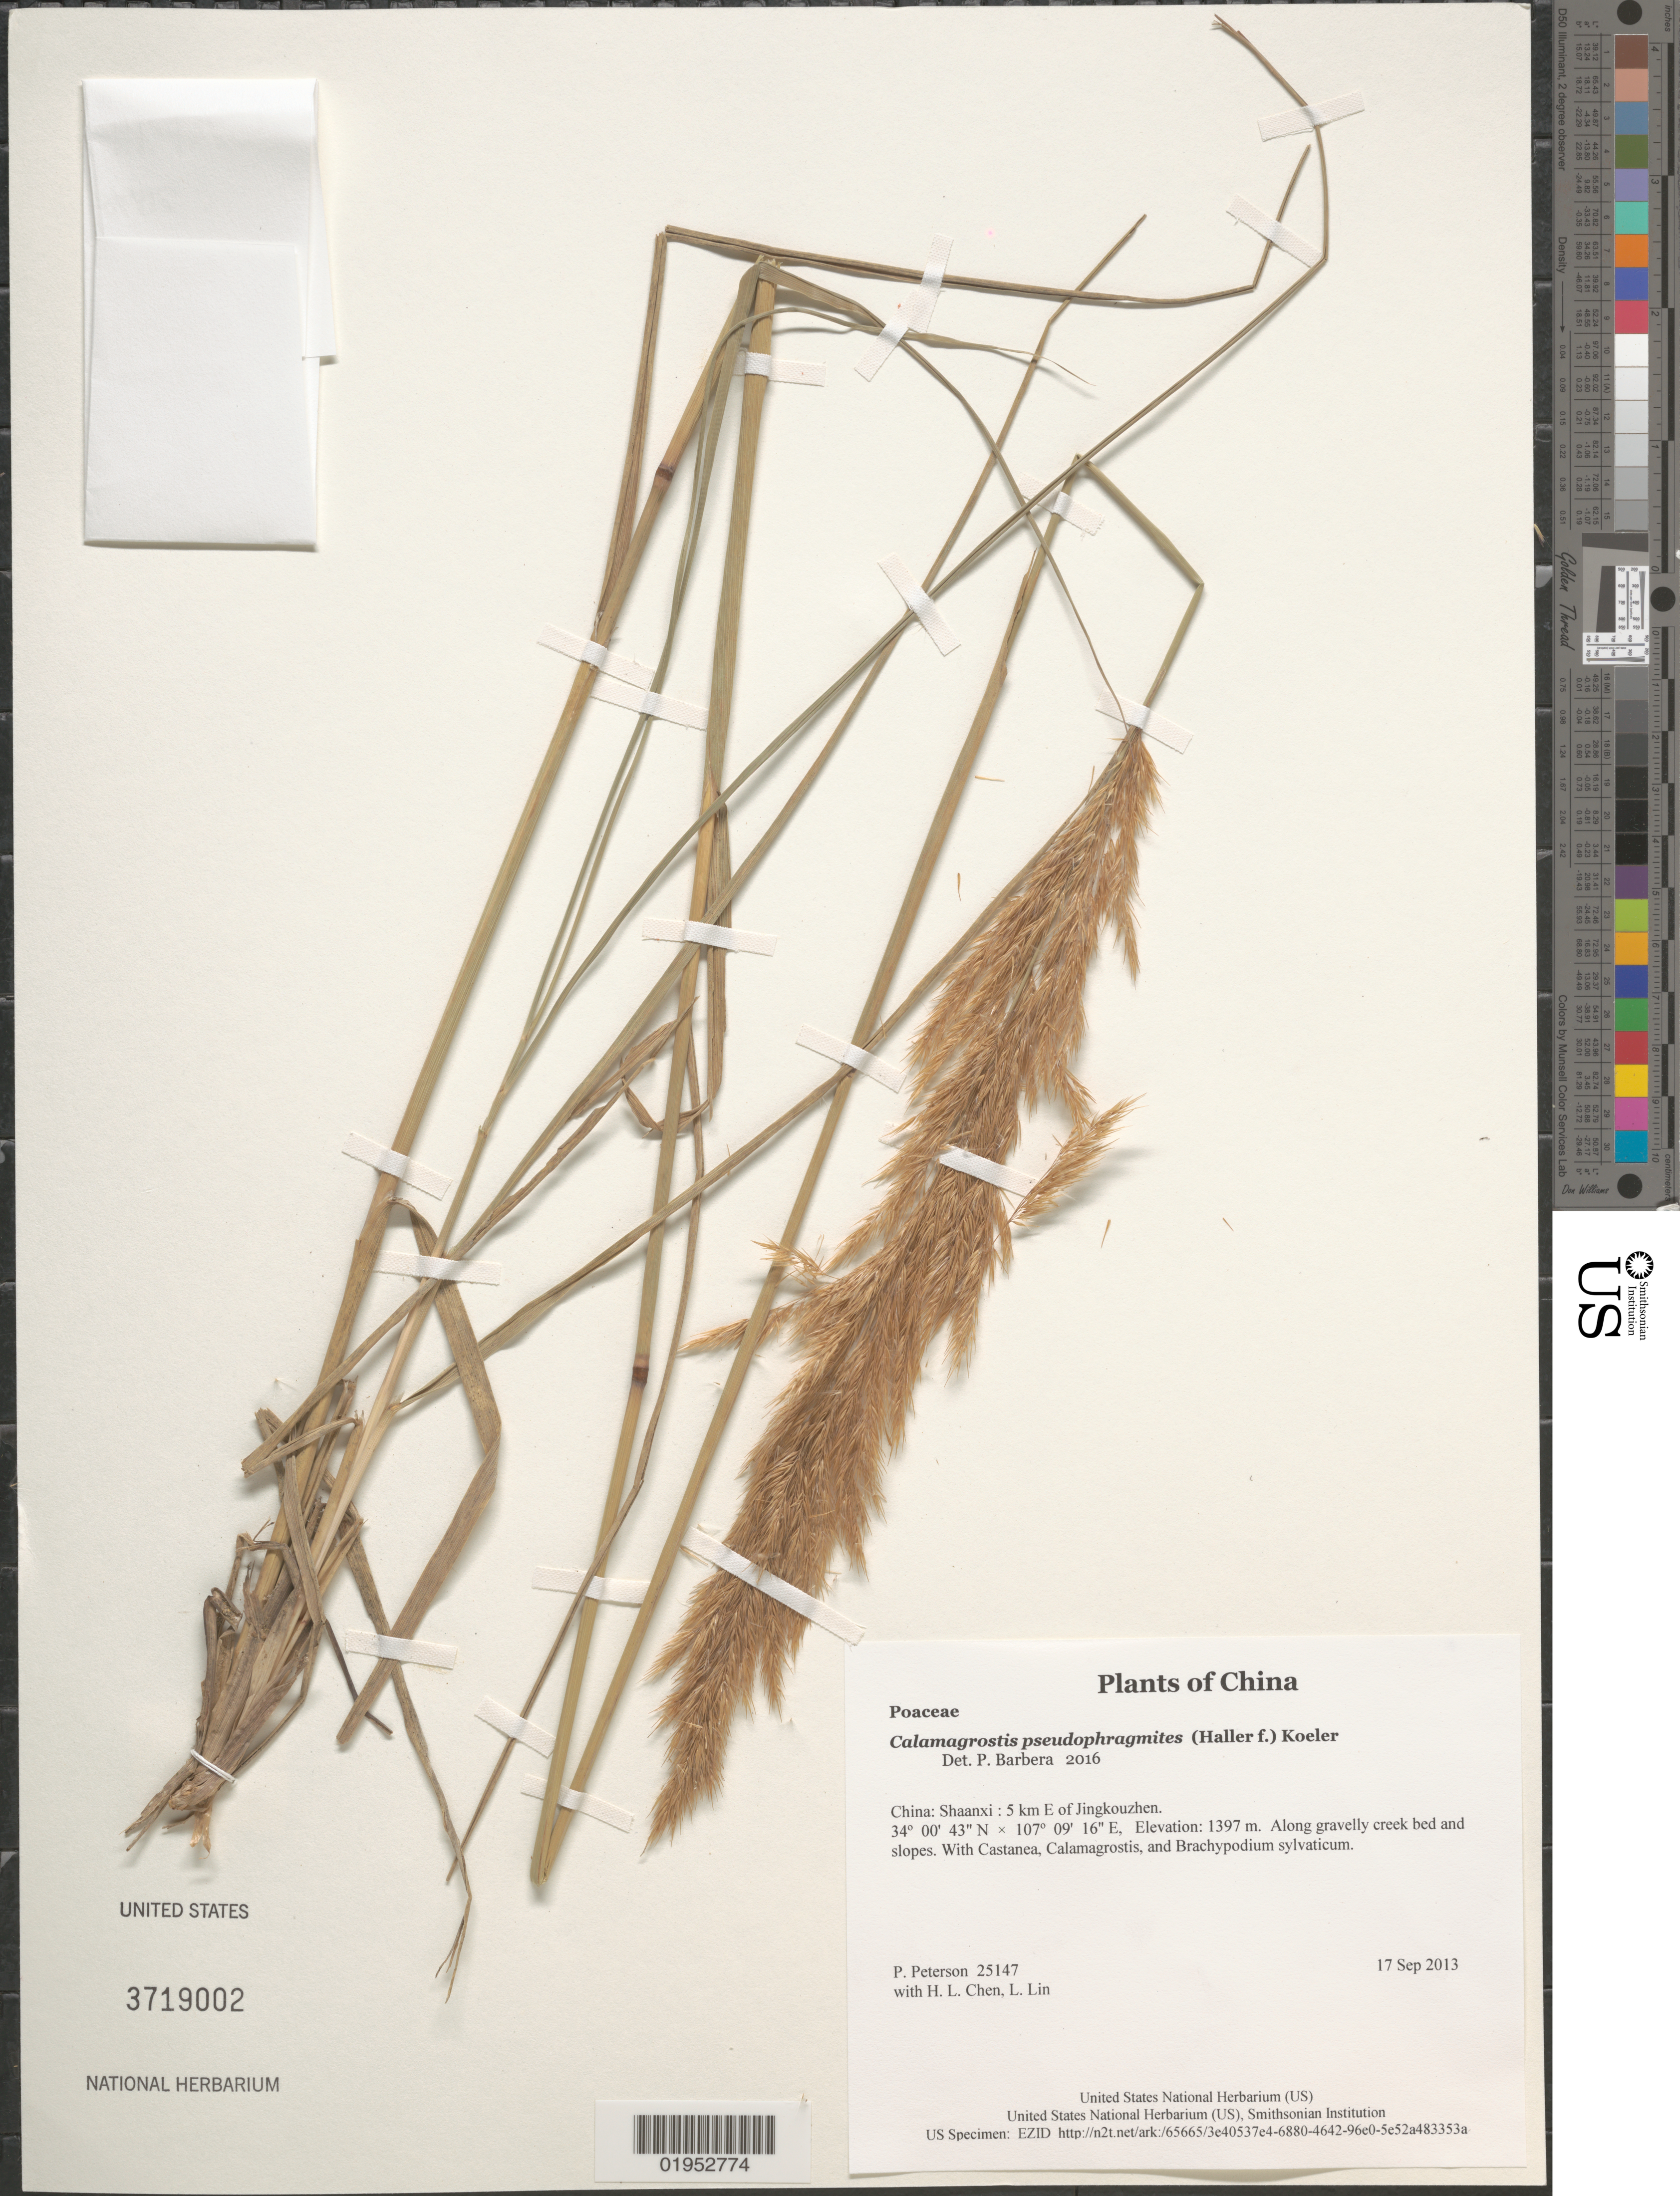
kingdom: Plantae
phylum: Tracheophyta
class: Liliopsida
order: Poales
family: Poaceae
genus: Calamagrostis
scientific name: Calamagrostis pseudophragmites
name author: (Haller f.) Koeler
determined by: Barberá, P.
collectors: P. M. Peterson, H. L. Chen & L. Lin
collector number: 25147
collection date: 2013-09-17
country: China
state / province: Shaanxi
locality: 5 km E of Jingkouzhen.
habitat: Along gravelly creek bed and slopes.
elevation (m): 1397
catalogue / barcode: US 3719002